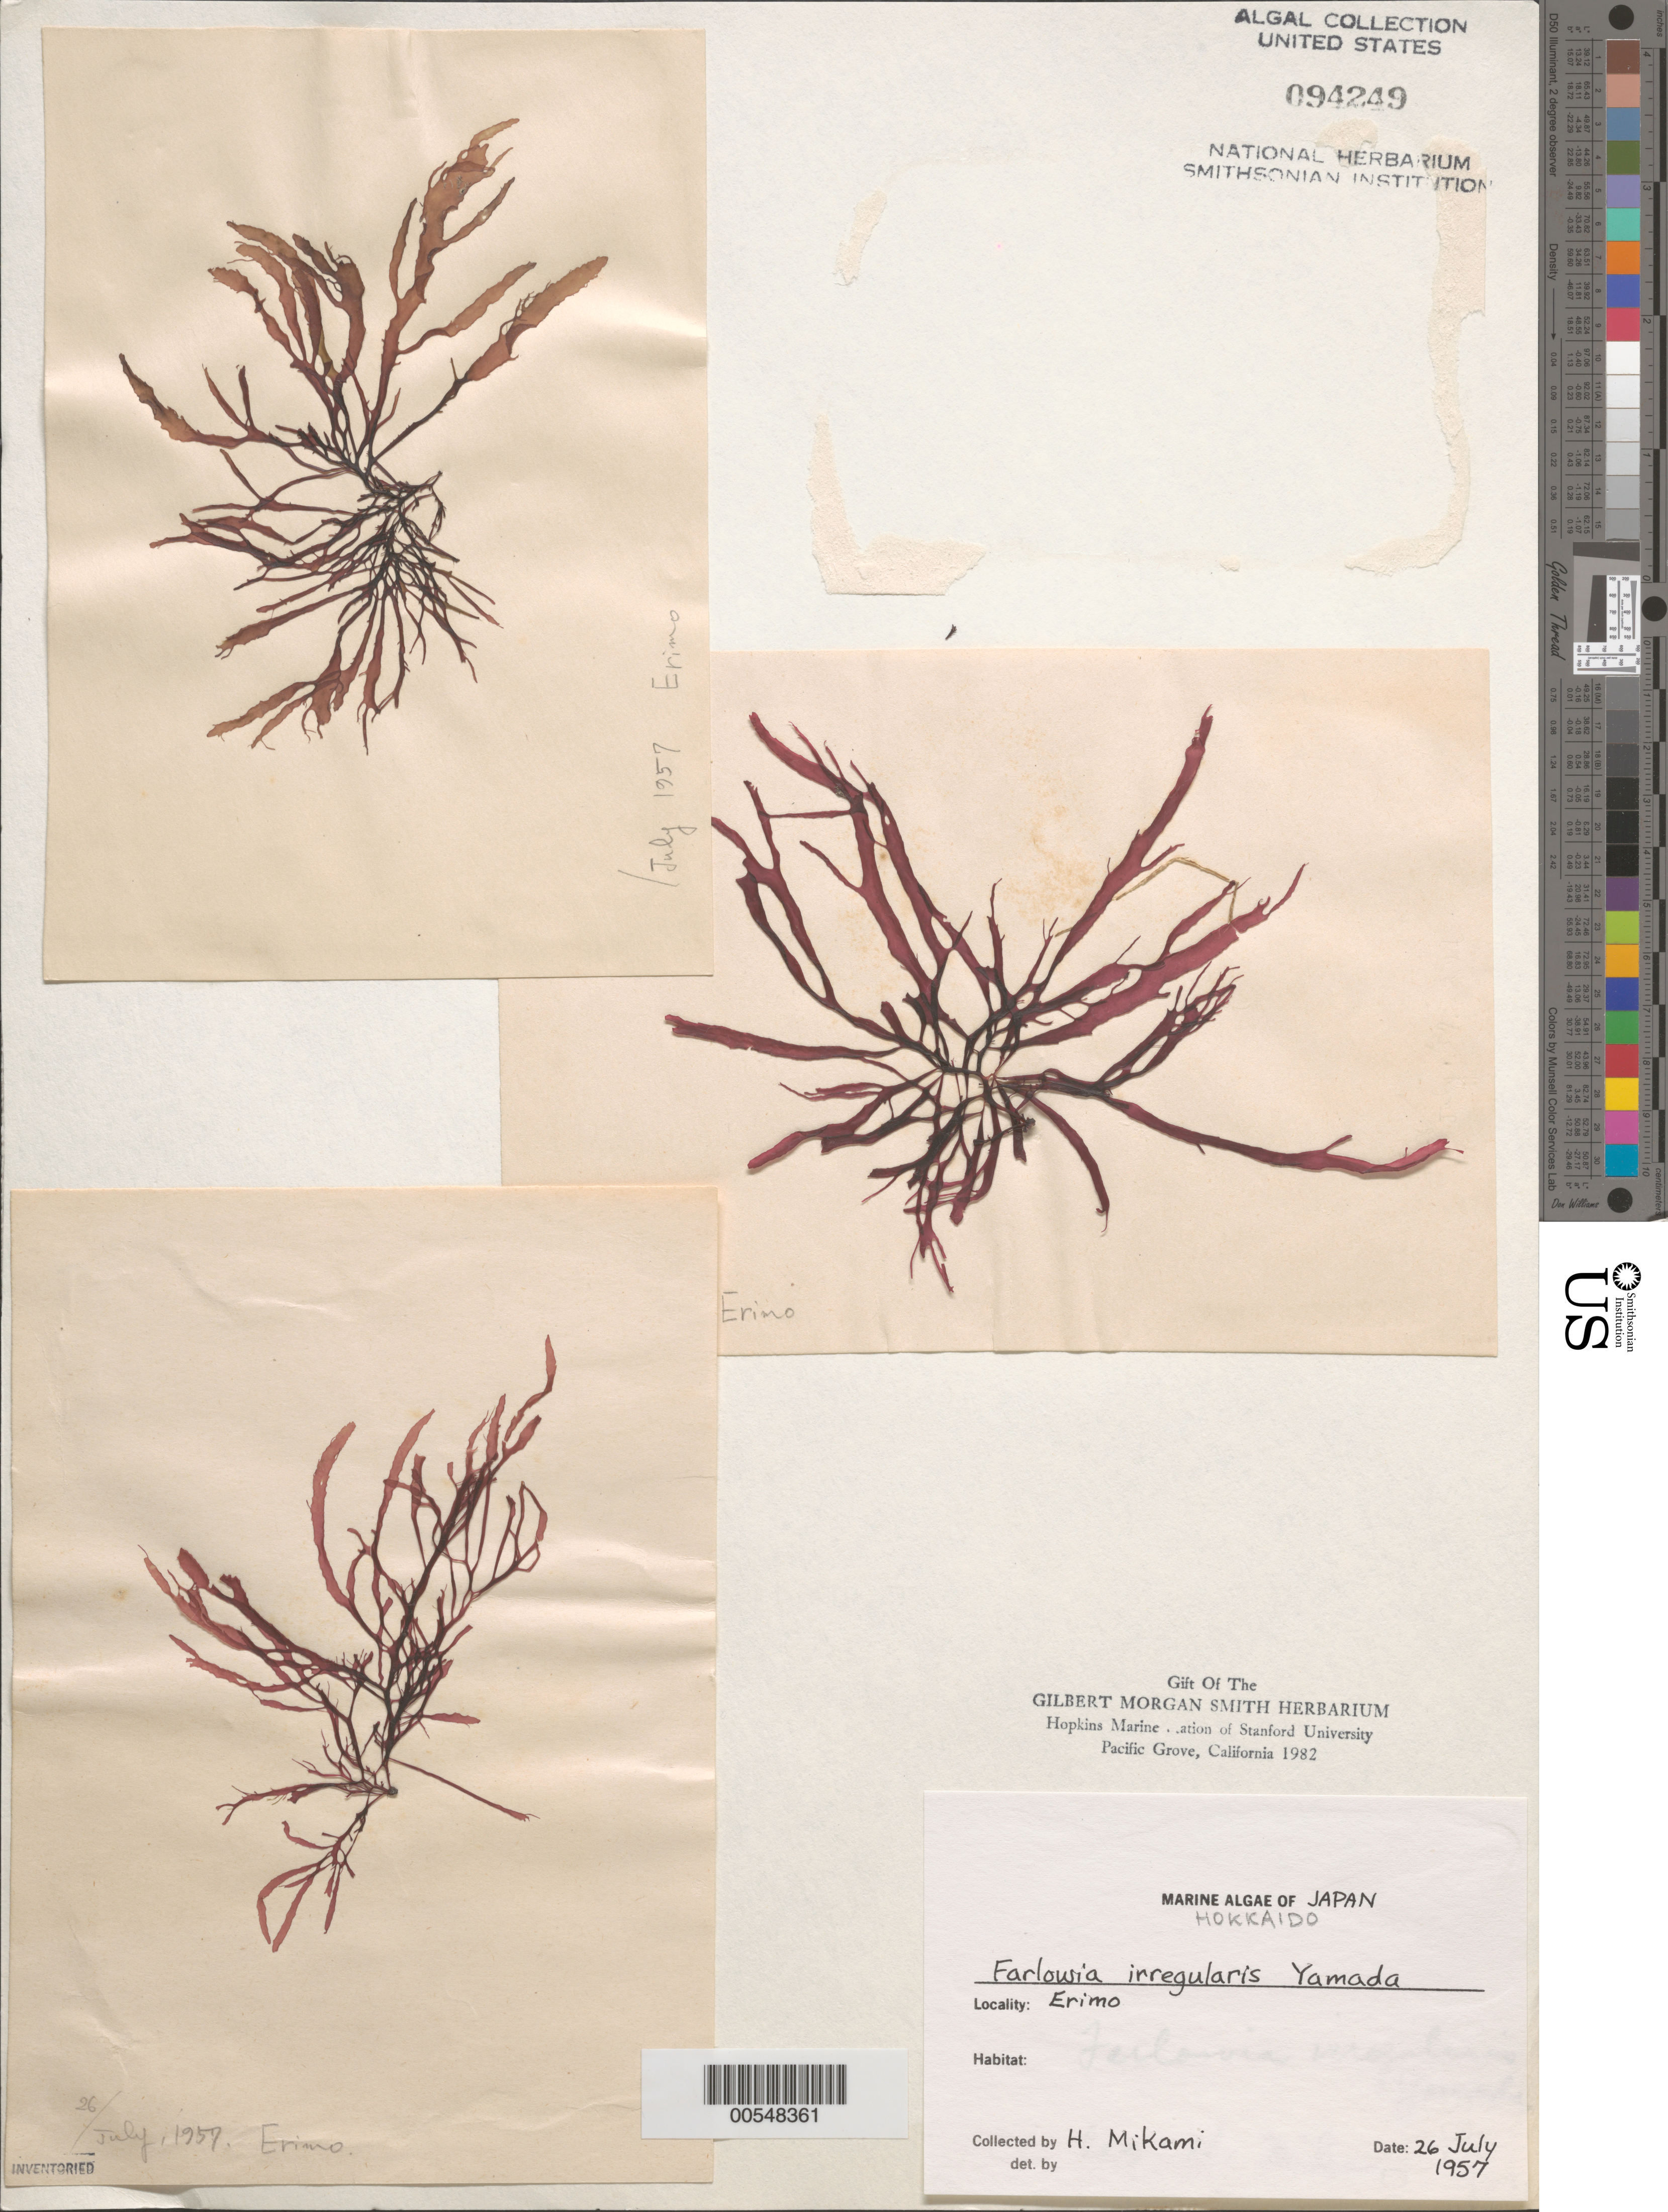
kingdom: Plantae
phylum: Rhodophyta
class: Florideophyceae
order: Gigartinales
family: Dumontiaceae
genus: Masudaphycus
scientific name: Masudaphycus irregularis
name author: (Yamada) S.C. Lindstrom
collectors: H. Mikami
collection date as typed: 26 Jul 1957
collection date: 1957-07-26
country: Japan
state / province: Hokkaido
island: Hokkaido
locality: Erimo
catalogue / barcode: US 94249